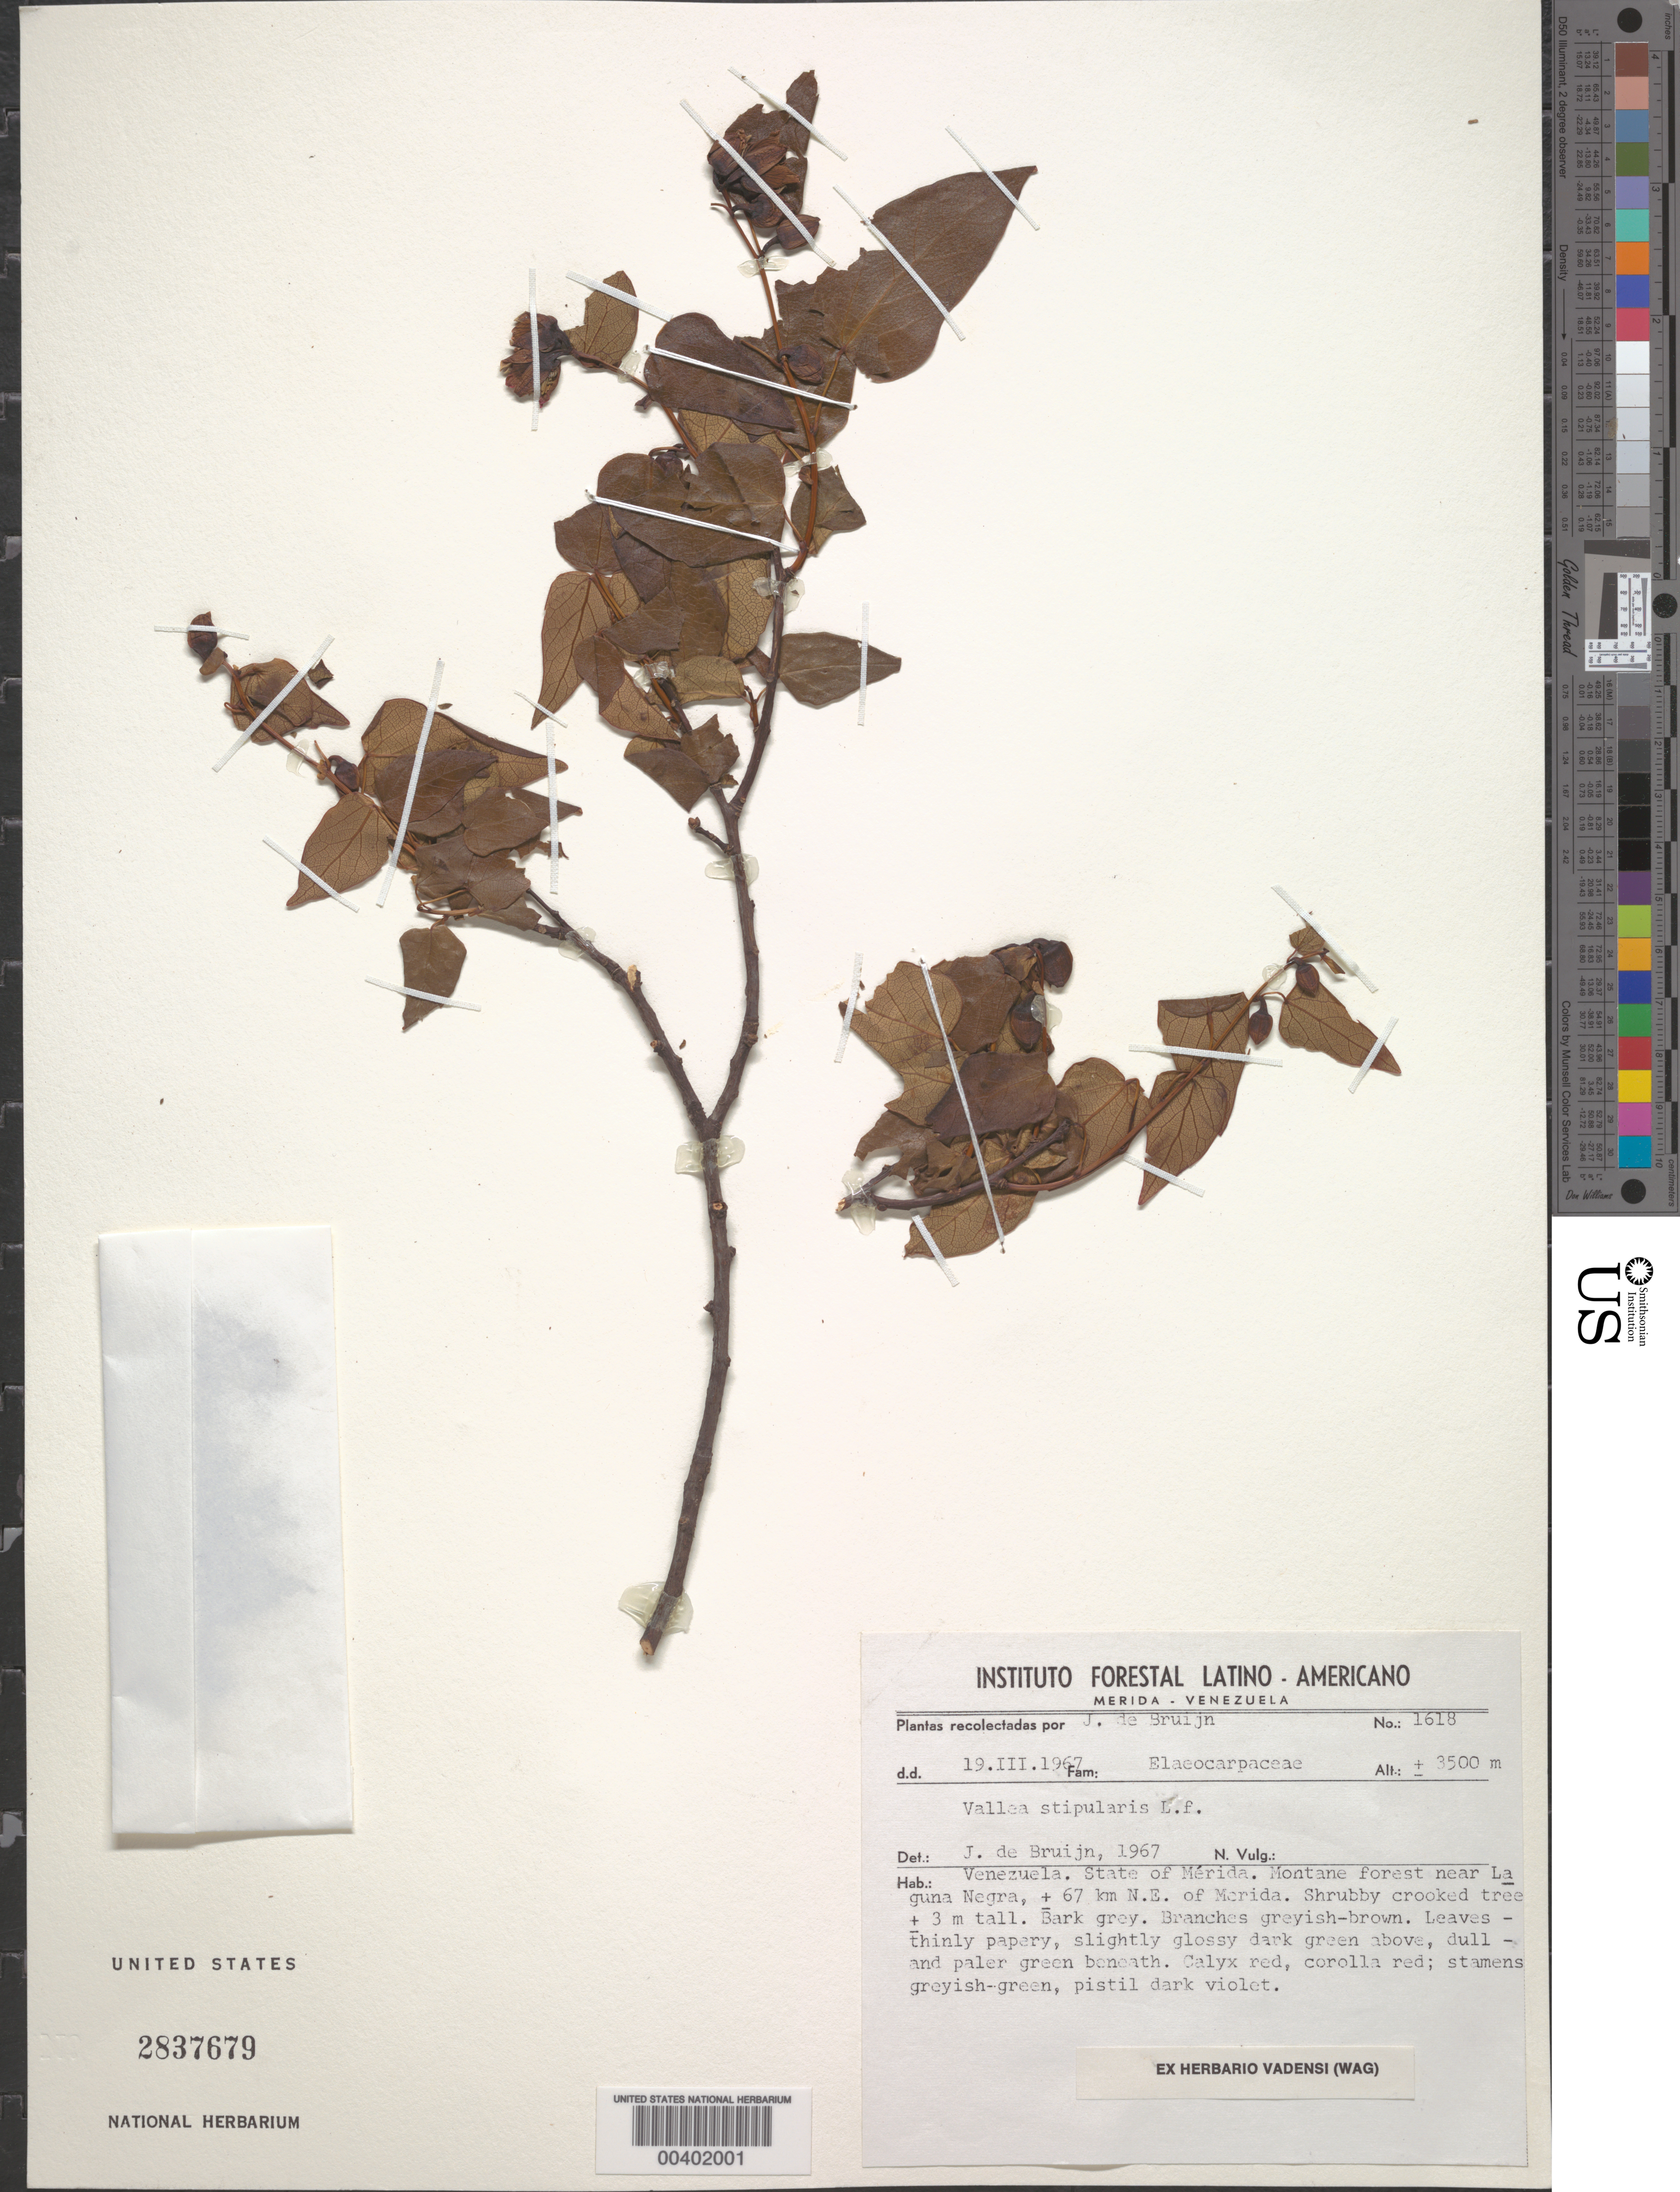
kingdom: Plantae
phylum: Tracheophyta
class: Magnoliopsida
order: Oxalidales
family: Elaeocarpaceae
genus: Vallea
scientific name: Vallea stipularis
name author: L. f.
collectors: J. Bruijn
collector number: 1618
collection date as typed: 19 Mar 1967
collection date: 1967-03-19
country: Venezuela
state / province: Mérida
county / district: Rangel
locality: Near La Laguna Negra, +- 67 km. NE of Mérida. Negra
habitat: Montane forest.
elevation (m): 3500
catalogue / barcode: US 2837679